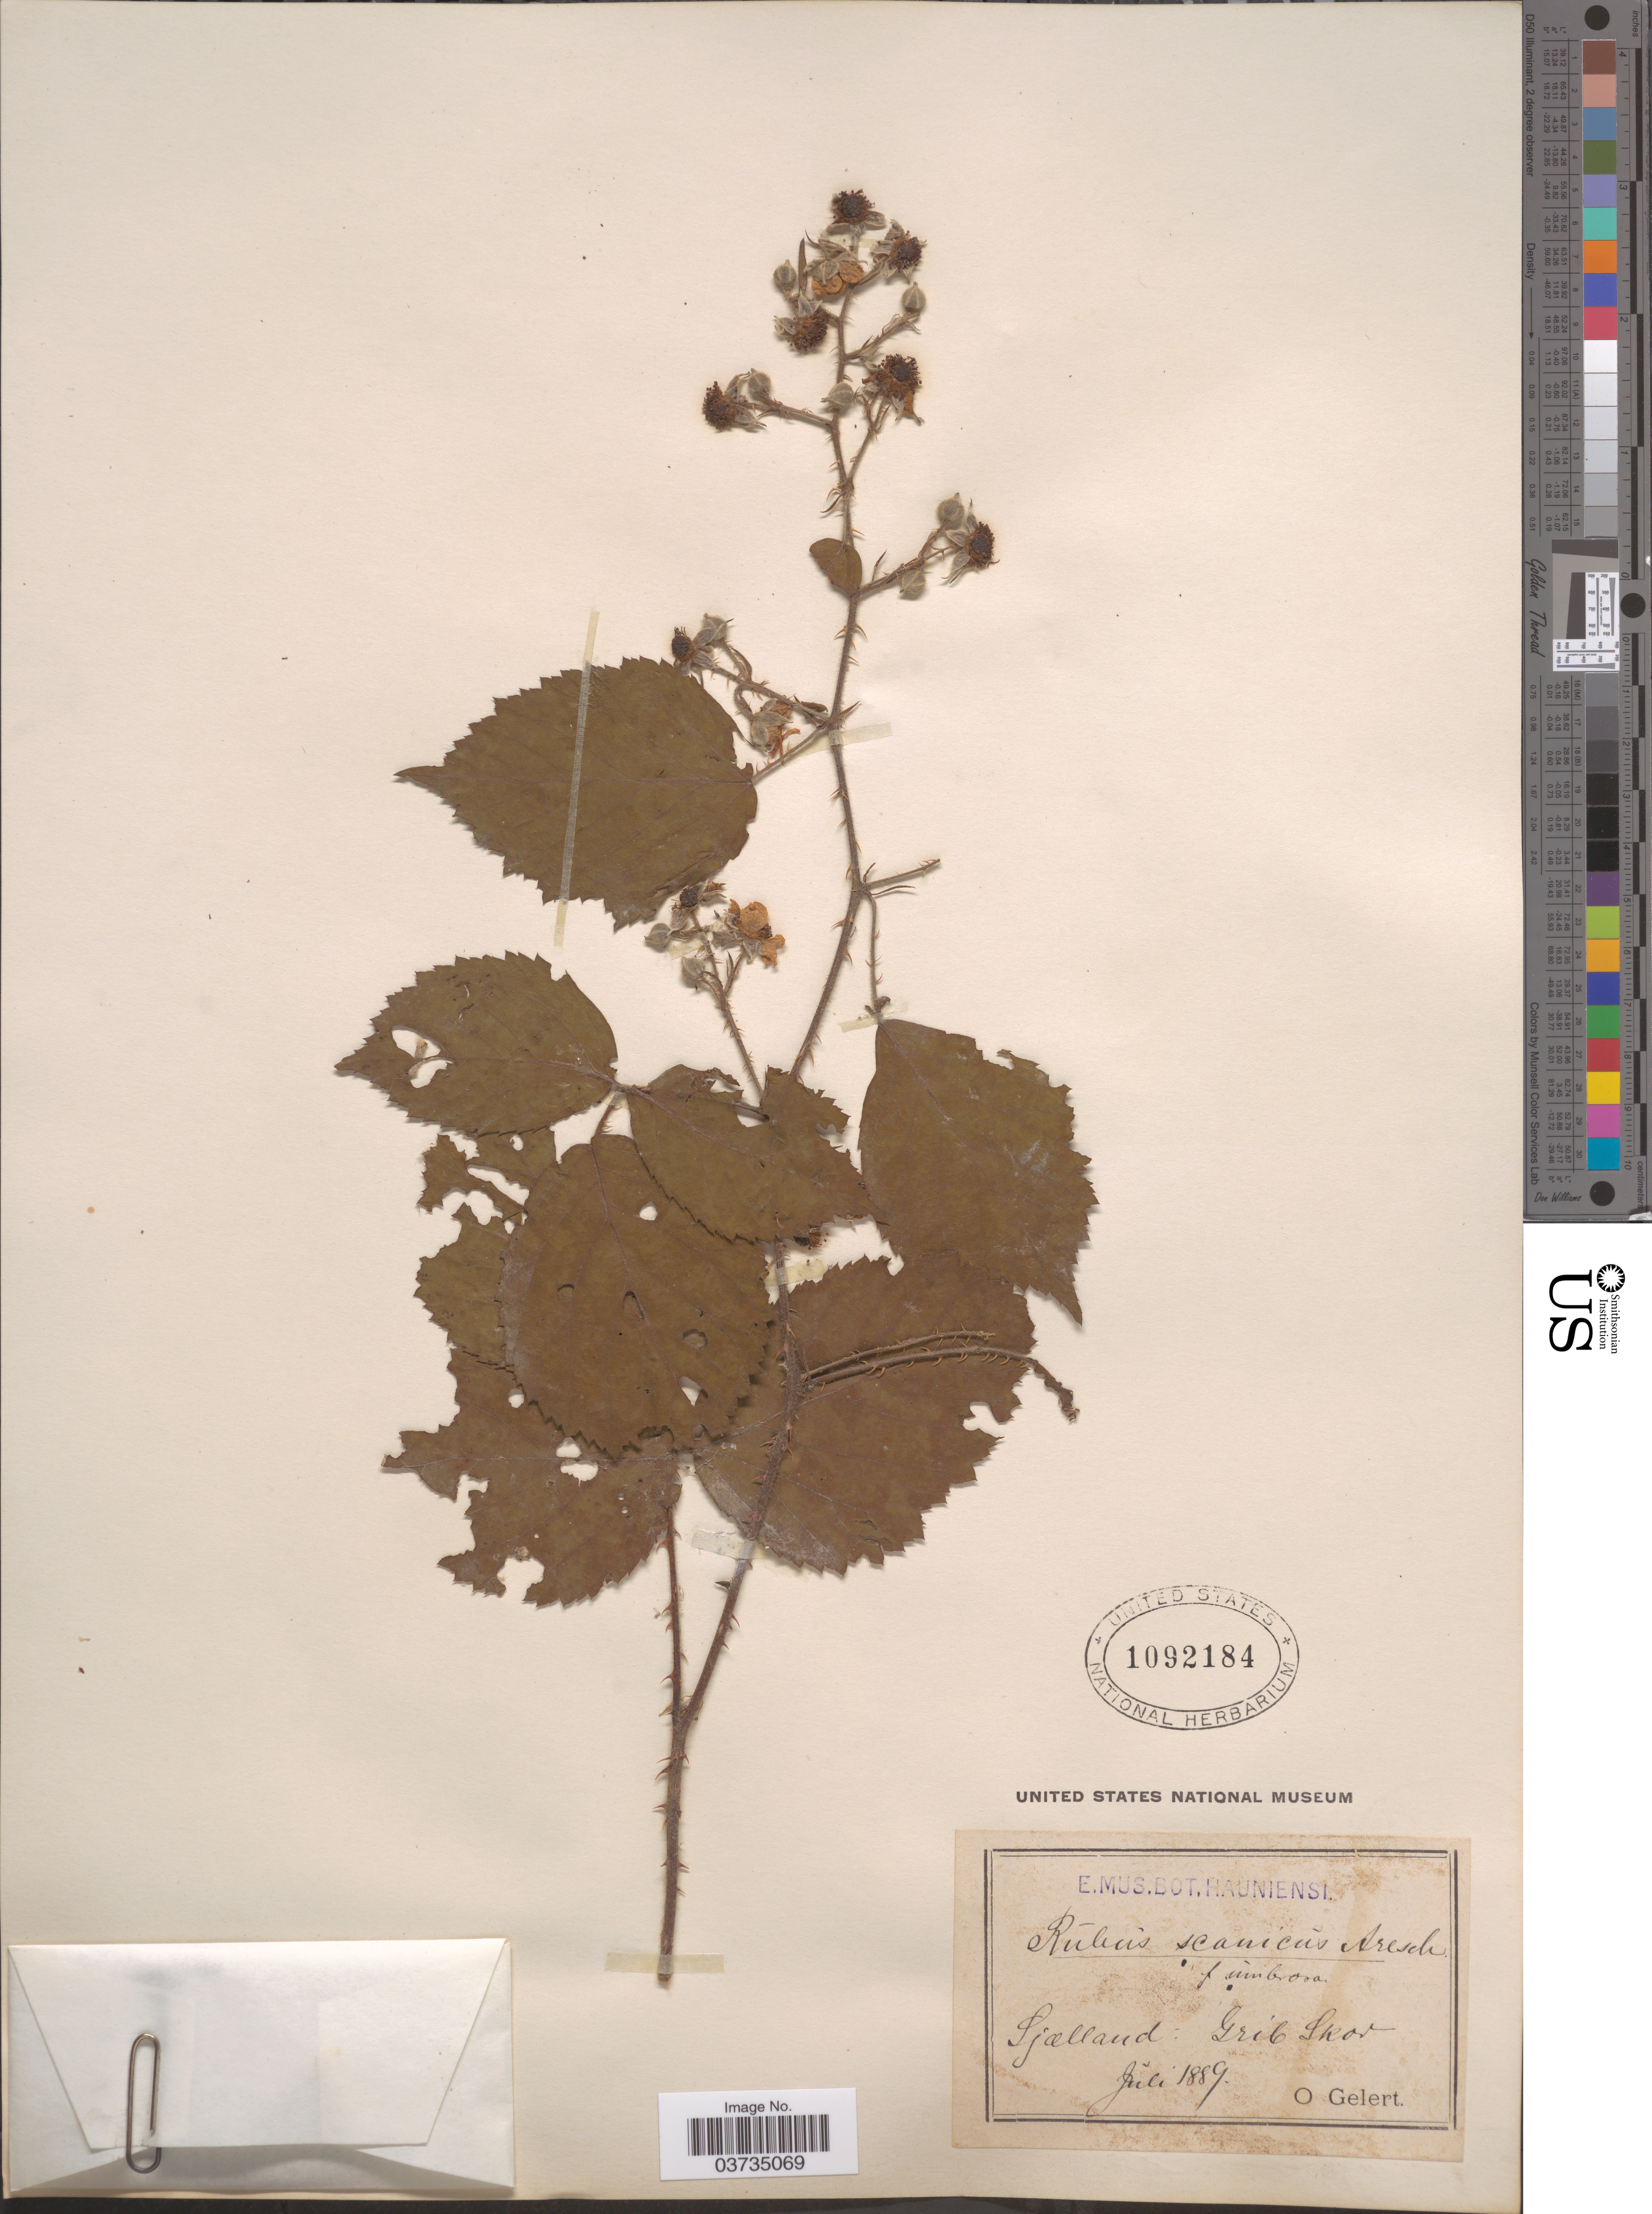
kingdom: Plantae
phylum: Tracheophyta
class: Magnoliopsida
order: Rosales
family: Rosaceae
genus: Rubus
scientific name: Rubus scanicus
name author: F. Aresch.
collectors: O. Gelert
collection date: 1889-07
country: Denmark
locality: Sjælland: Grib Skov.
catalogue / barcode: US 1092184